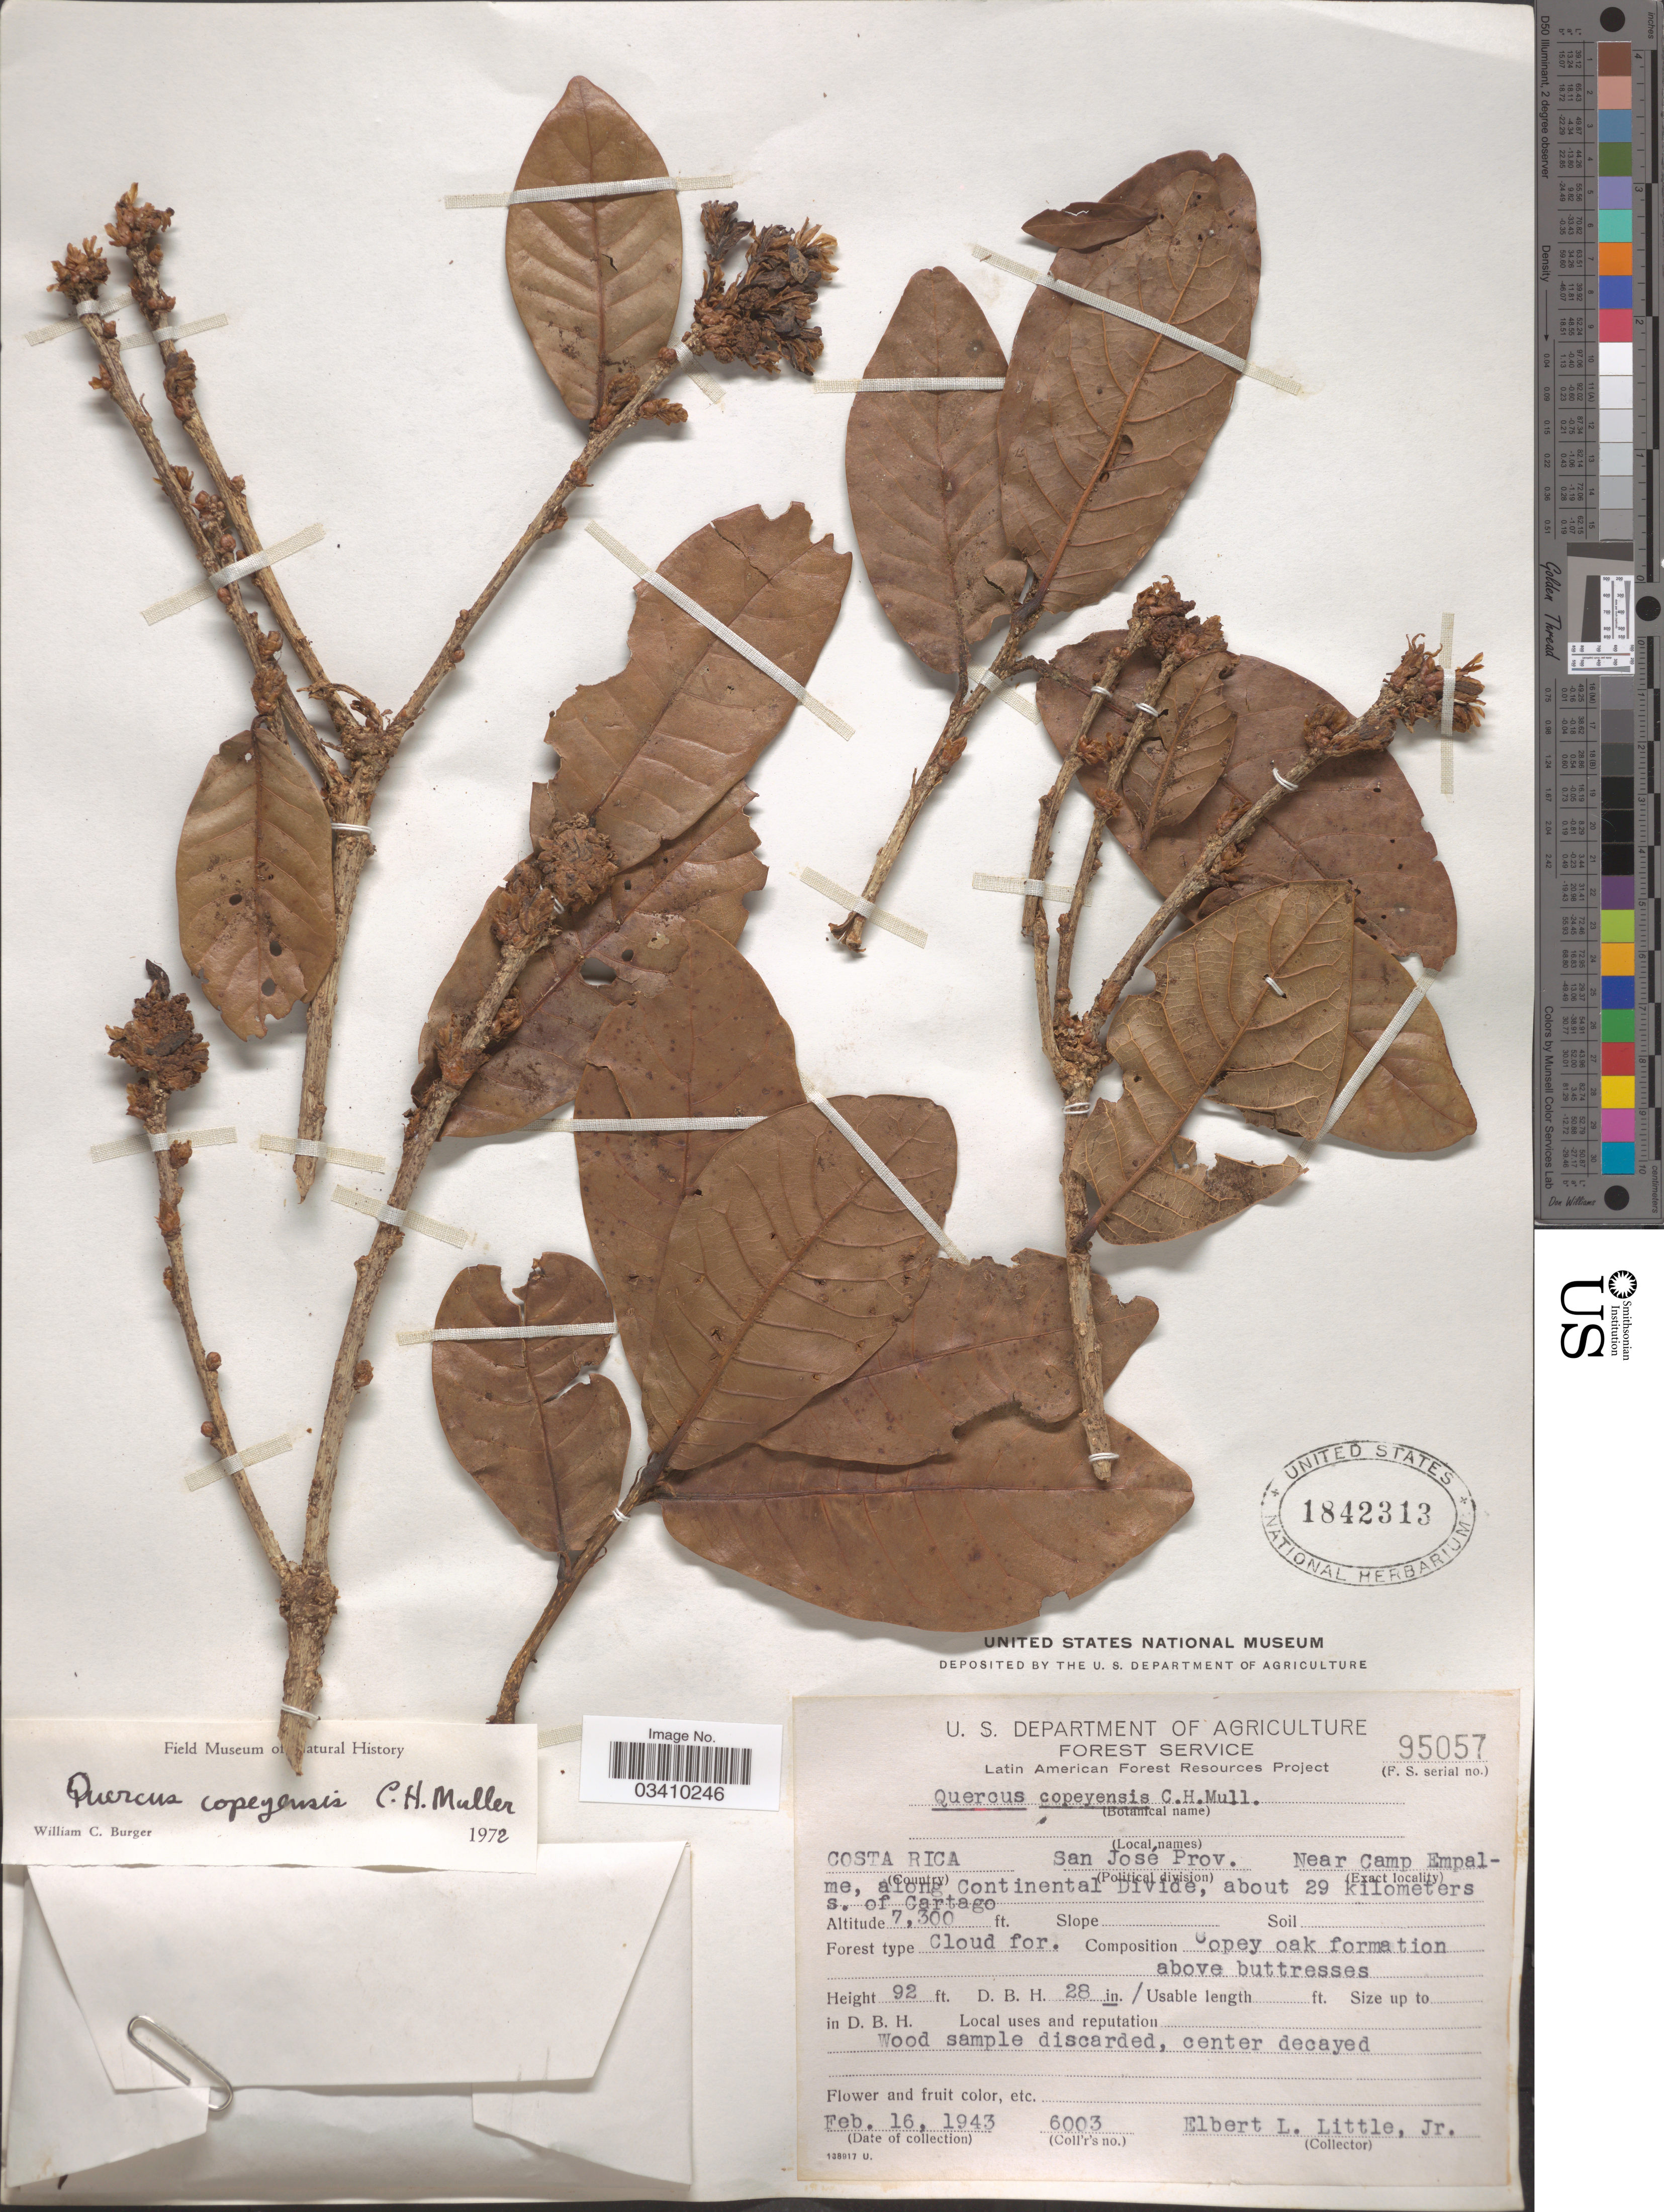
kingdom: Plantae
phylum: Tracheophyta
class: Magnoliopsida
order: Fagales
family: Fagaceae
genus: Quercus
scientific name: Quercus copeyensis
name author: C.H. Müll.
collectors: E. L. Little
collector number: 6003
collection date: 1943-02-16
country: Costa Rica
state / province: San José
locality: Near Camp Empalme, along Continental Divide, about 29 kilometers s. of Cartago.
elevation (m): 2225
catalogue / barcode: US 1842313